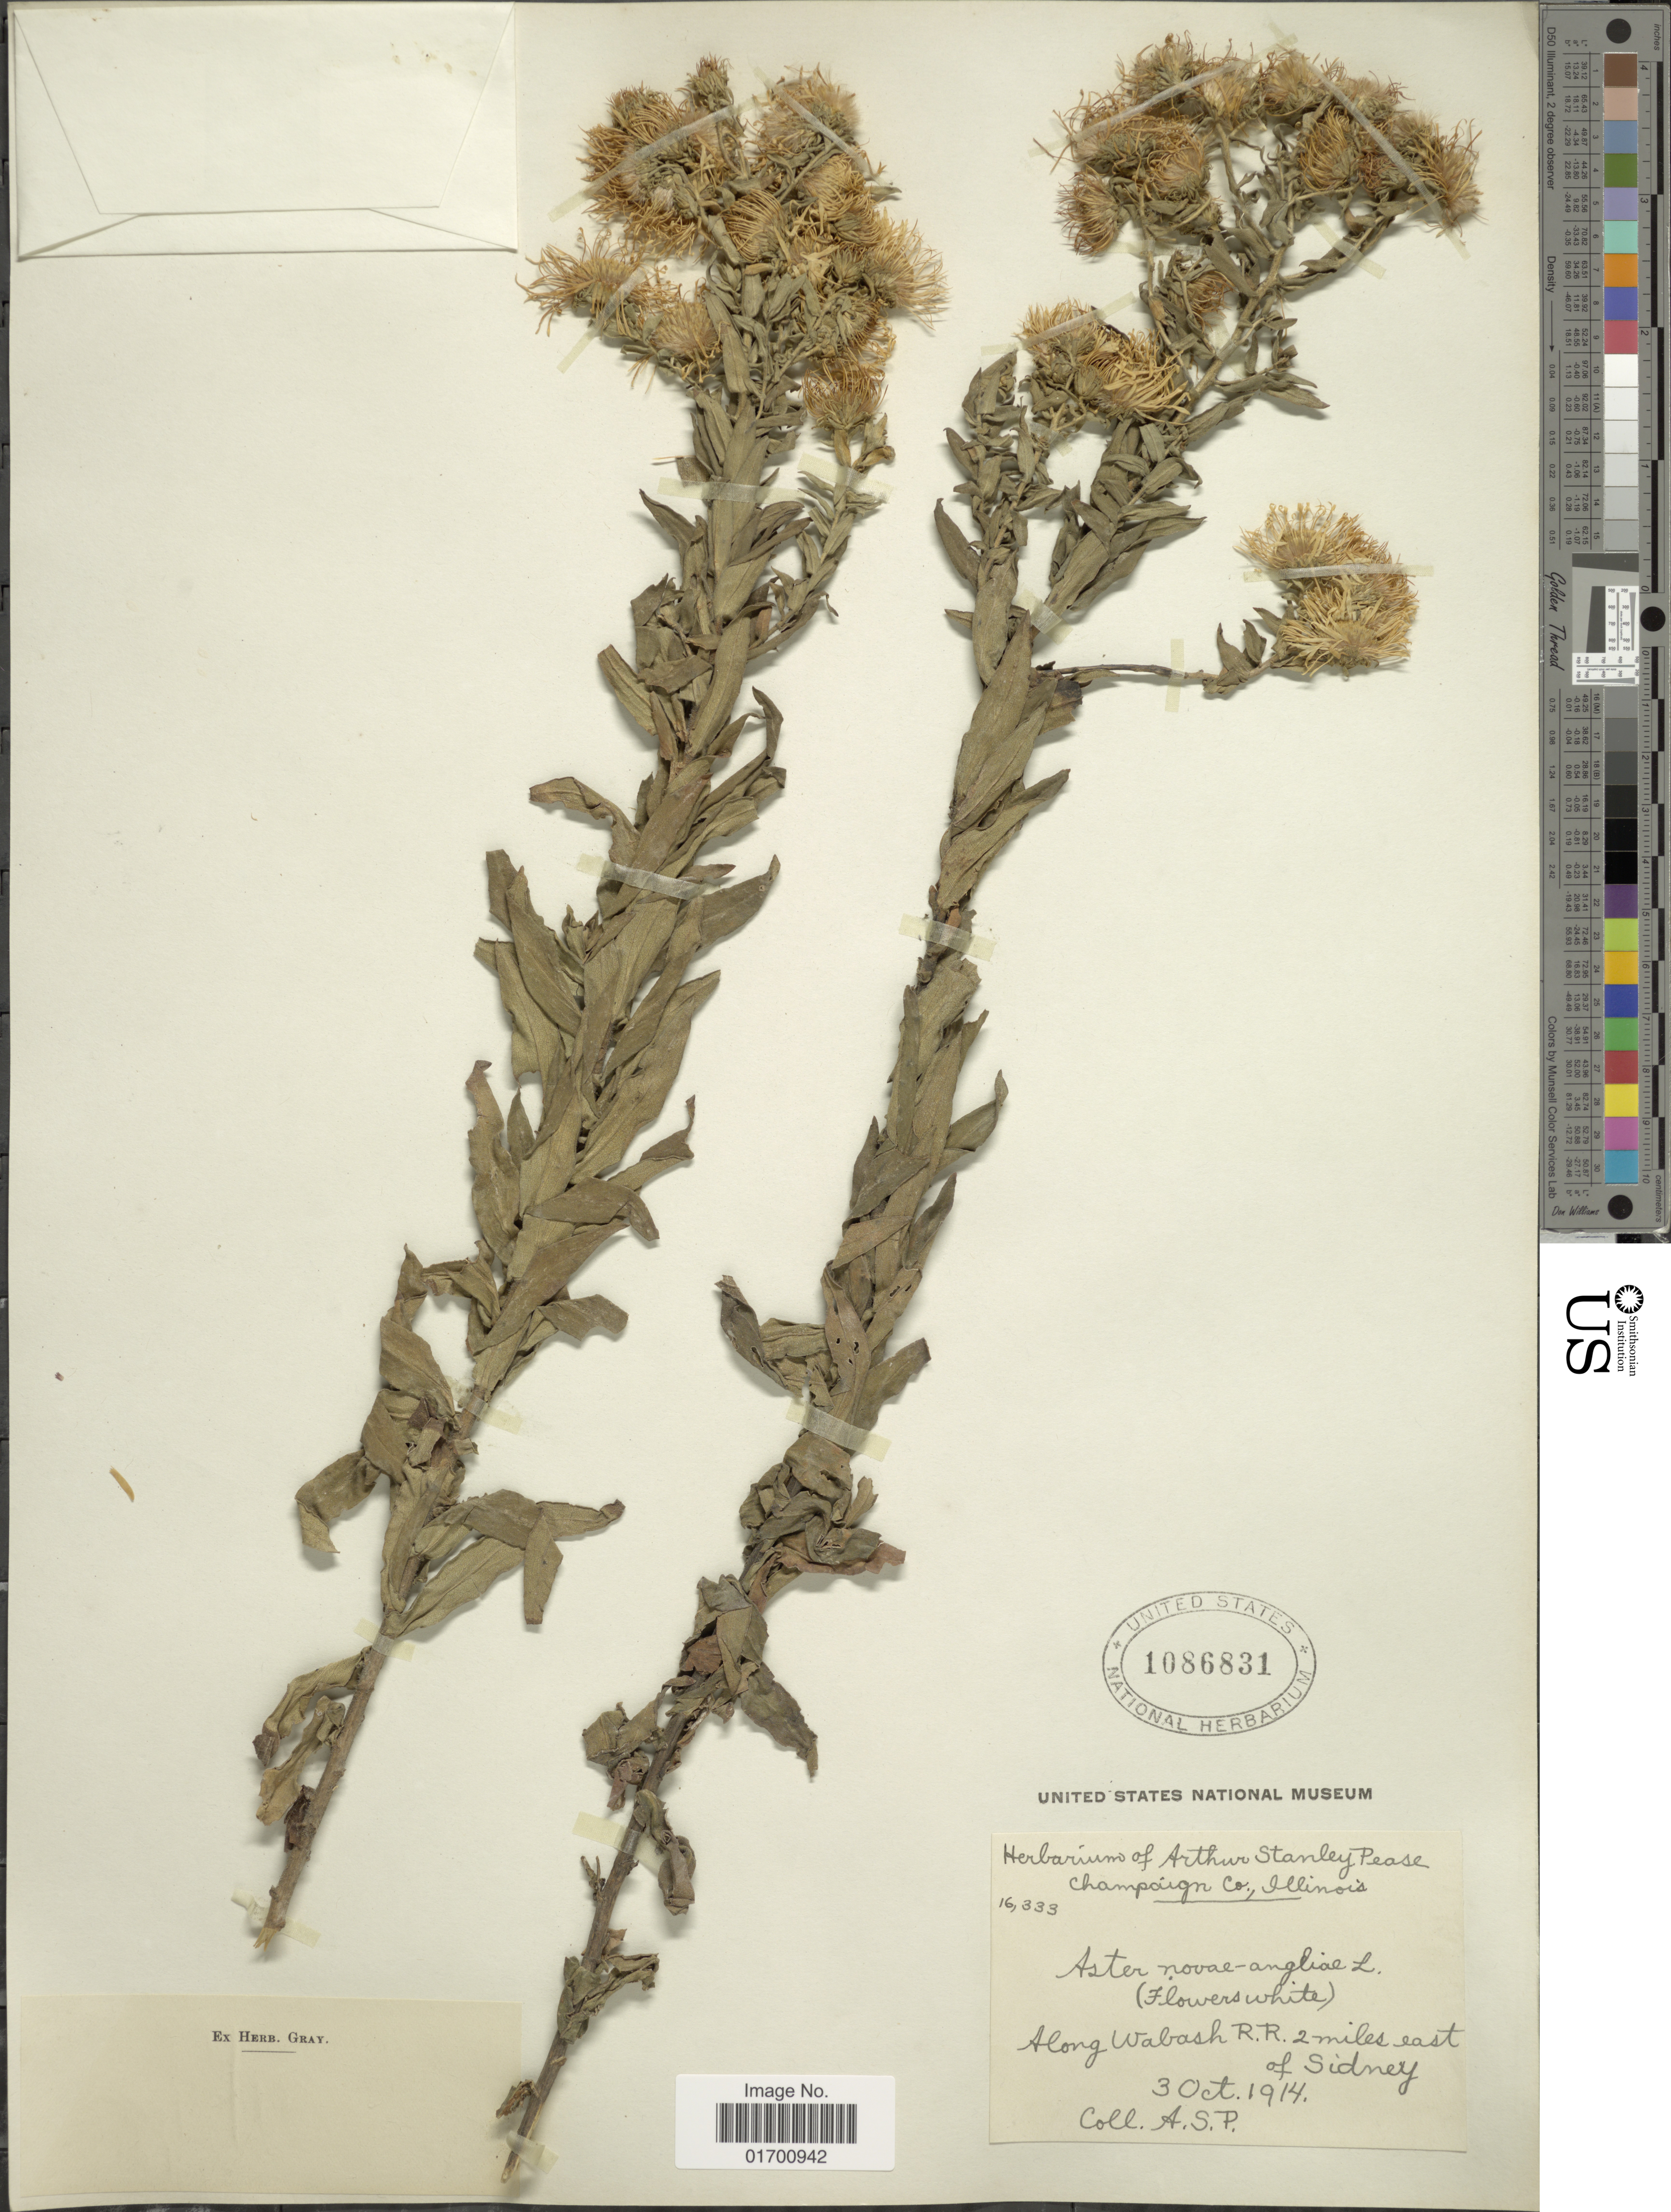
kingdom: Plantae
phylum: Tracheophyta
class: Magnoliopsida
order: Asterales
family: Asteraceae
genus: Symphyotrichum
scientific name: Symphyotrichum novae-angliae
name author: (L.) G.L. Nesom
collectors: A. S. Pease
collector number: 16333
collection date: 1914-10-03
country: United States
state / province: Illinois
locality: Champaign Co. Along Wabash R.R. 2 miles east of Sidney.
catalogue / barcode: US 1086831